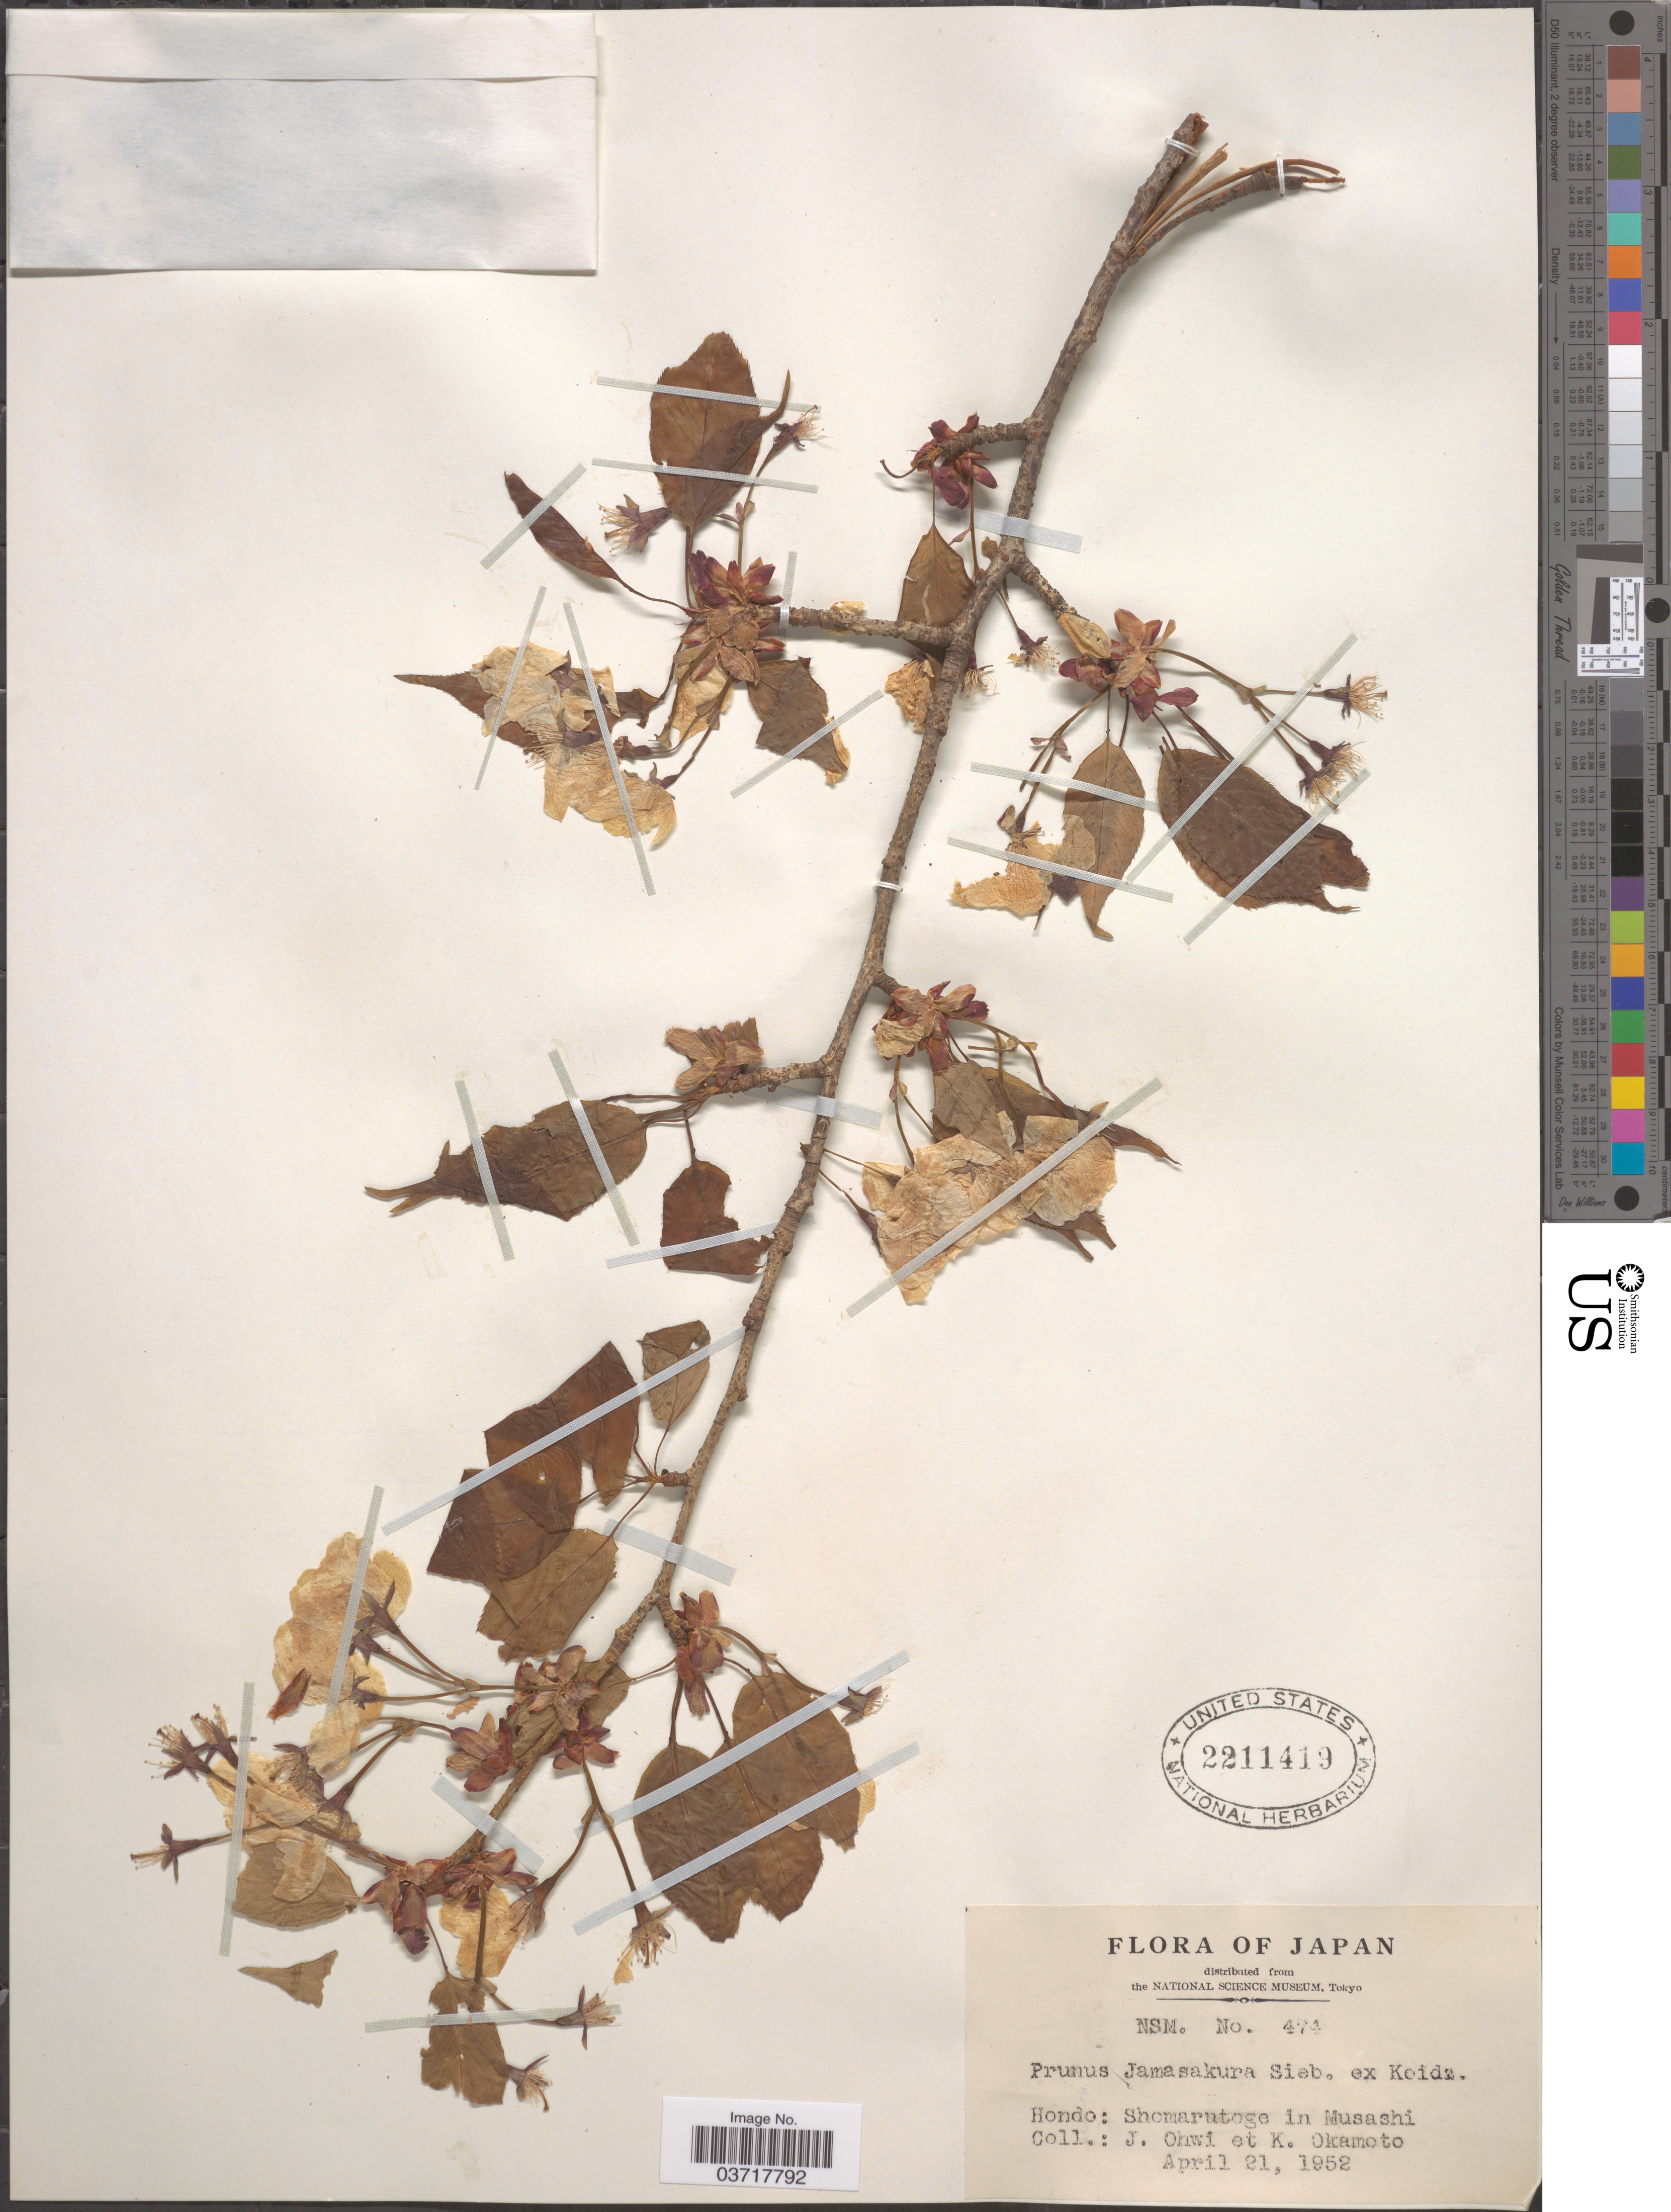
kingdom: Plantae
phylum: Tracheophyta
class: Magnoliopsida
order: Rosales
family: Rosaceae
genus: Prunus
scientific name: Prunus jamasakura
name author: Siebold ex Koidz.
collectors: J. Ohwi & K. Okamoto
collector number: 474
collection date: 1952-04-21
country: Japan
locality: Hondo: Shomarutoge in Musashi.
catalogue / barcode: US 2211419